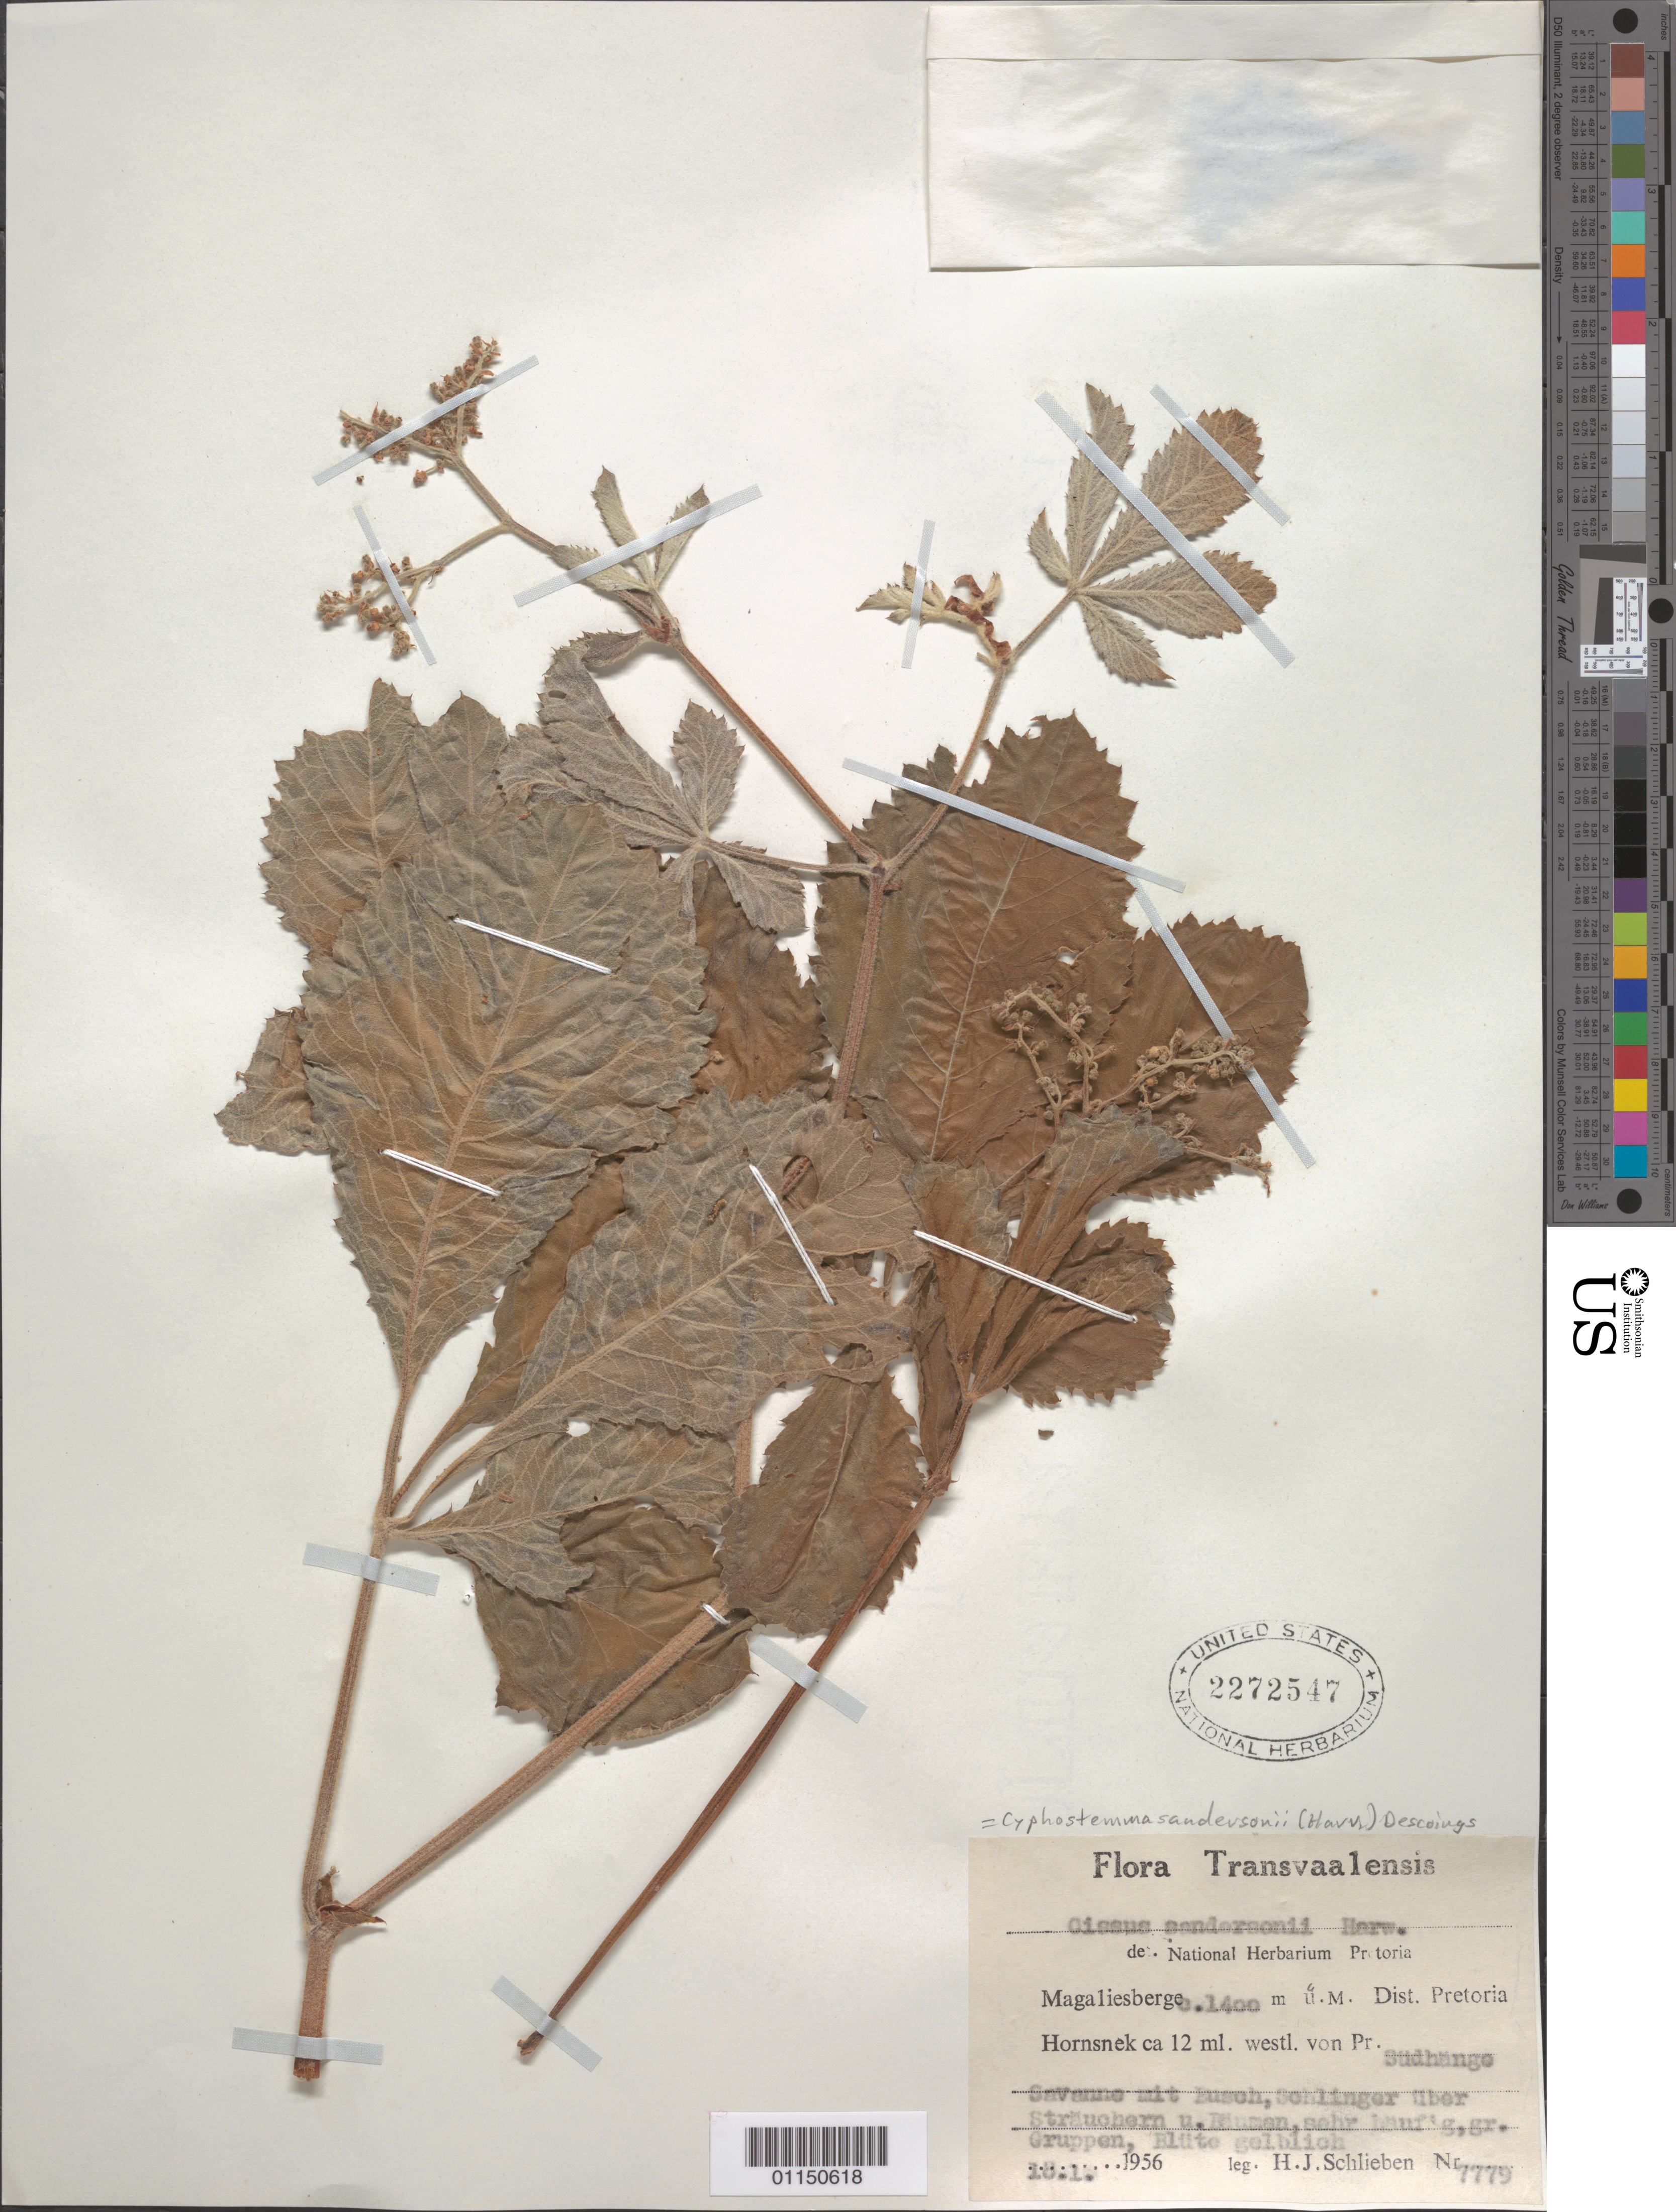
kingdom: Plantae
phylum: Tracheophyta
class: Magnoliopsida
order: Vitales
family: Vitaceae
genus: Cyphostemma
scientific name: Cyphostemma sandersonii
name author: (Harv.) Desc.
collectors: H. J. Schlieben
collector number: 7779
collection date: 1956-01-18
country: South Africa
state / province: Gauteng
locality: Magaliesberge. Pretoria. Transvaal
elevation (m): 1400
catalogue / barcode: US 2272547